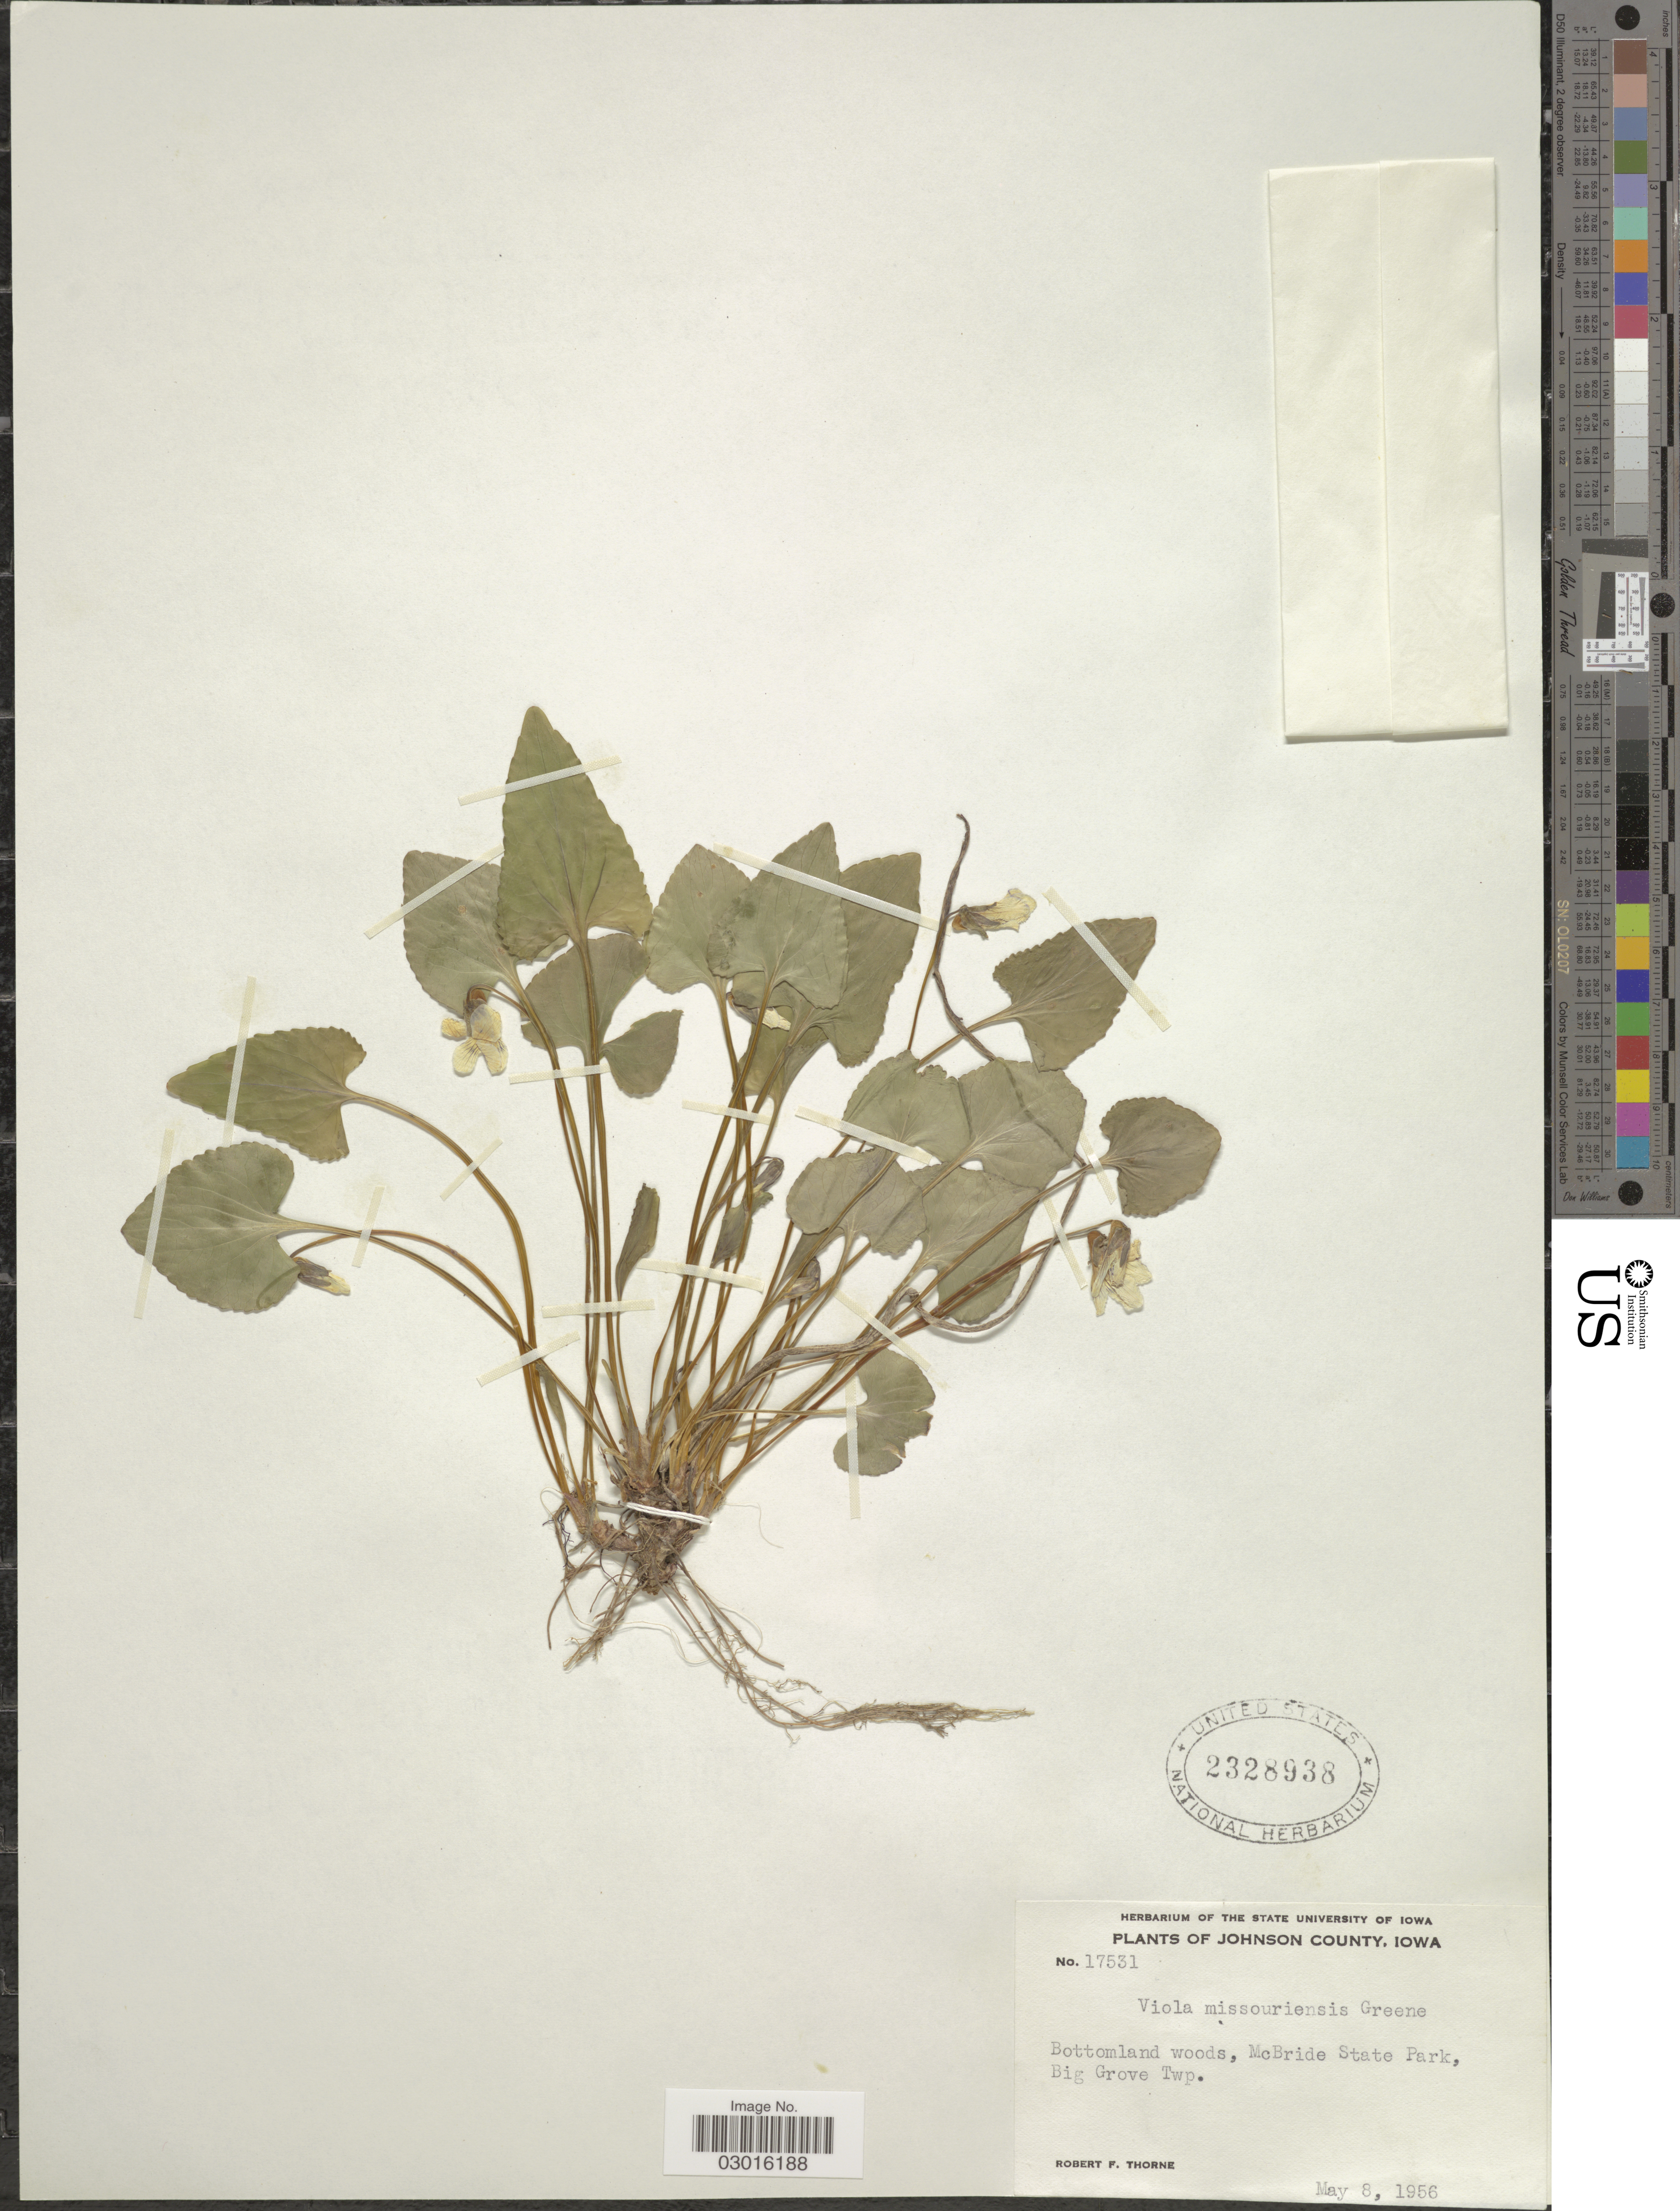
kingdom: Plantae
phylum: Tracheophyta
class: Magnoliopsida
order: Malpighiales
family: Violaceae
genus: Viola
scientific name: Viola missouriensis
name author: Greene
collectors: R. F. Thorne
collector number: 17531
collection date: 1956-05-08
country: United States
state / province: Iowa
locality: Johnson County, Bottomland woods, McBride State Park, Big Grove Twp.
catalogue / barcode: US 2328938